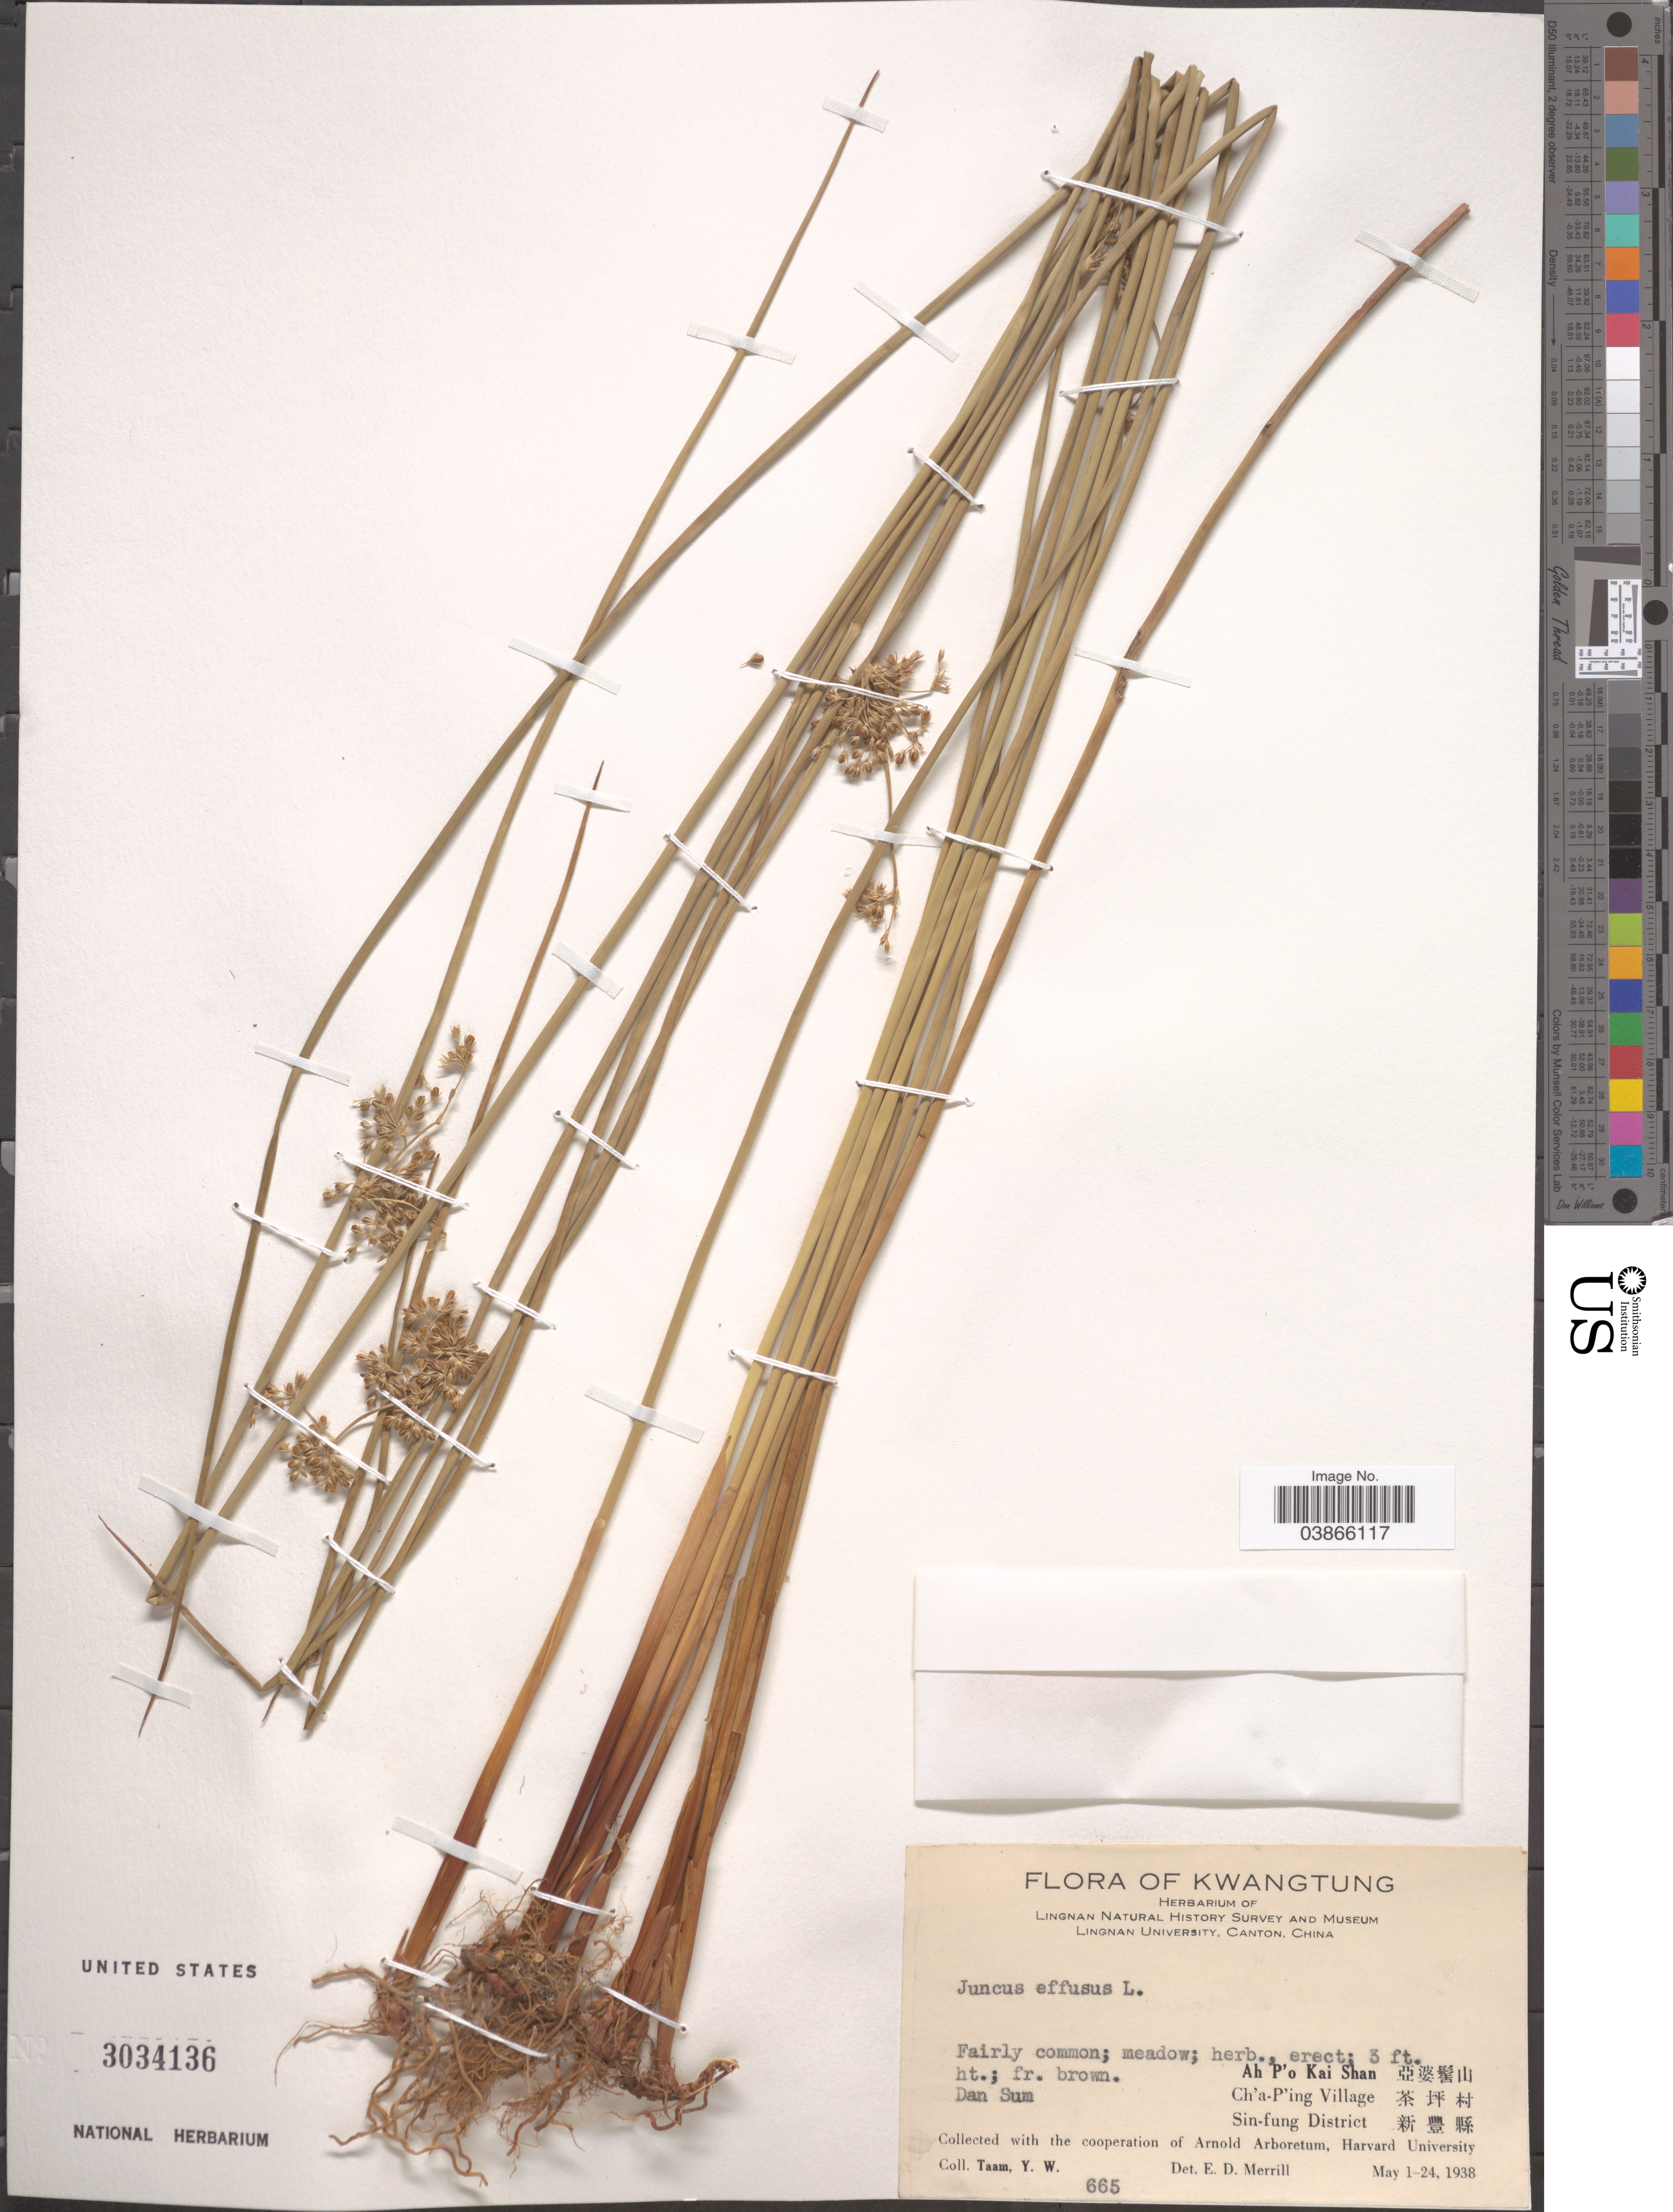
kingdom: Plantae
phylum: Tracheophyta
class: Liliopsida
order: Poales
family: Juncaceae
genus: Juncus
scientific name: Juncus effusus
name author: L.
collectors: Y. W. Taam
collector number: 665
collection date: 1938-05-01/1938-05-24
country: China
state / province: Guangdong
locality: Kwangtung. Dan Sum. Ah P'o Kai Shan X, Ch'a-P'ing Village X. Sin-fung District X.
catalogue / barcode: US 3034136